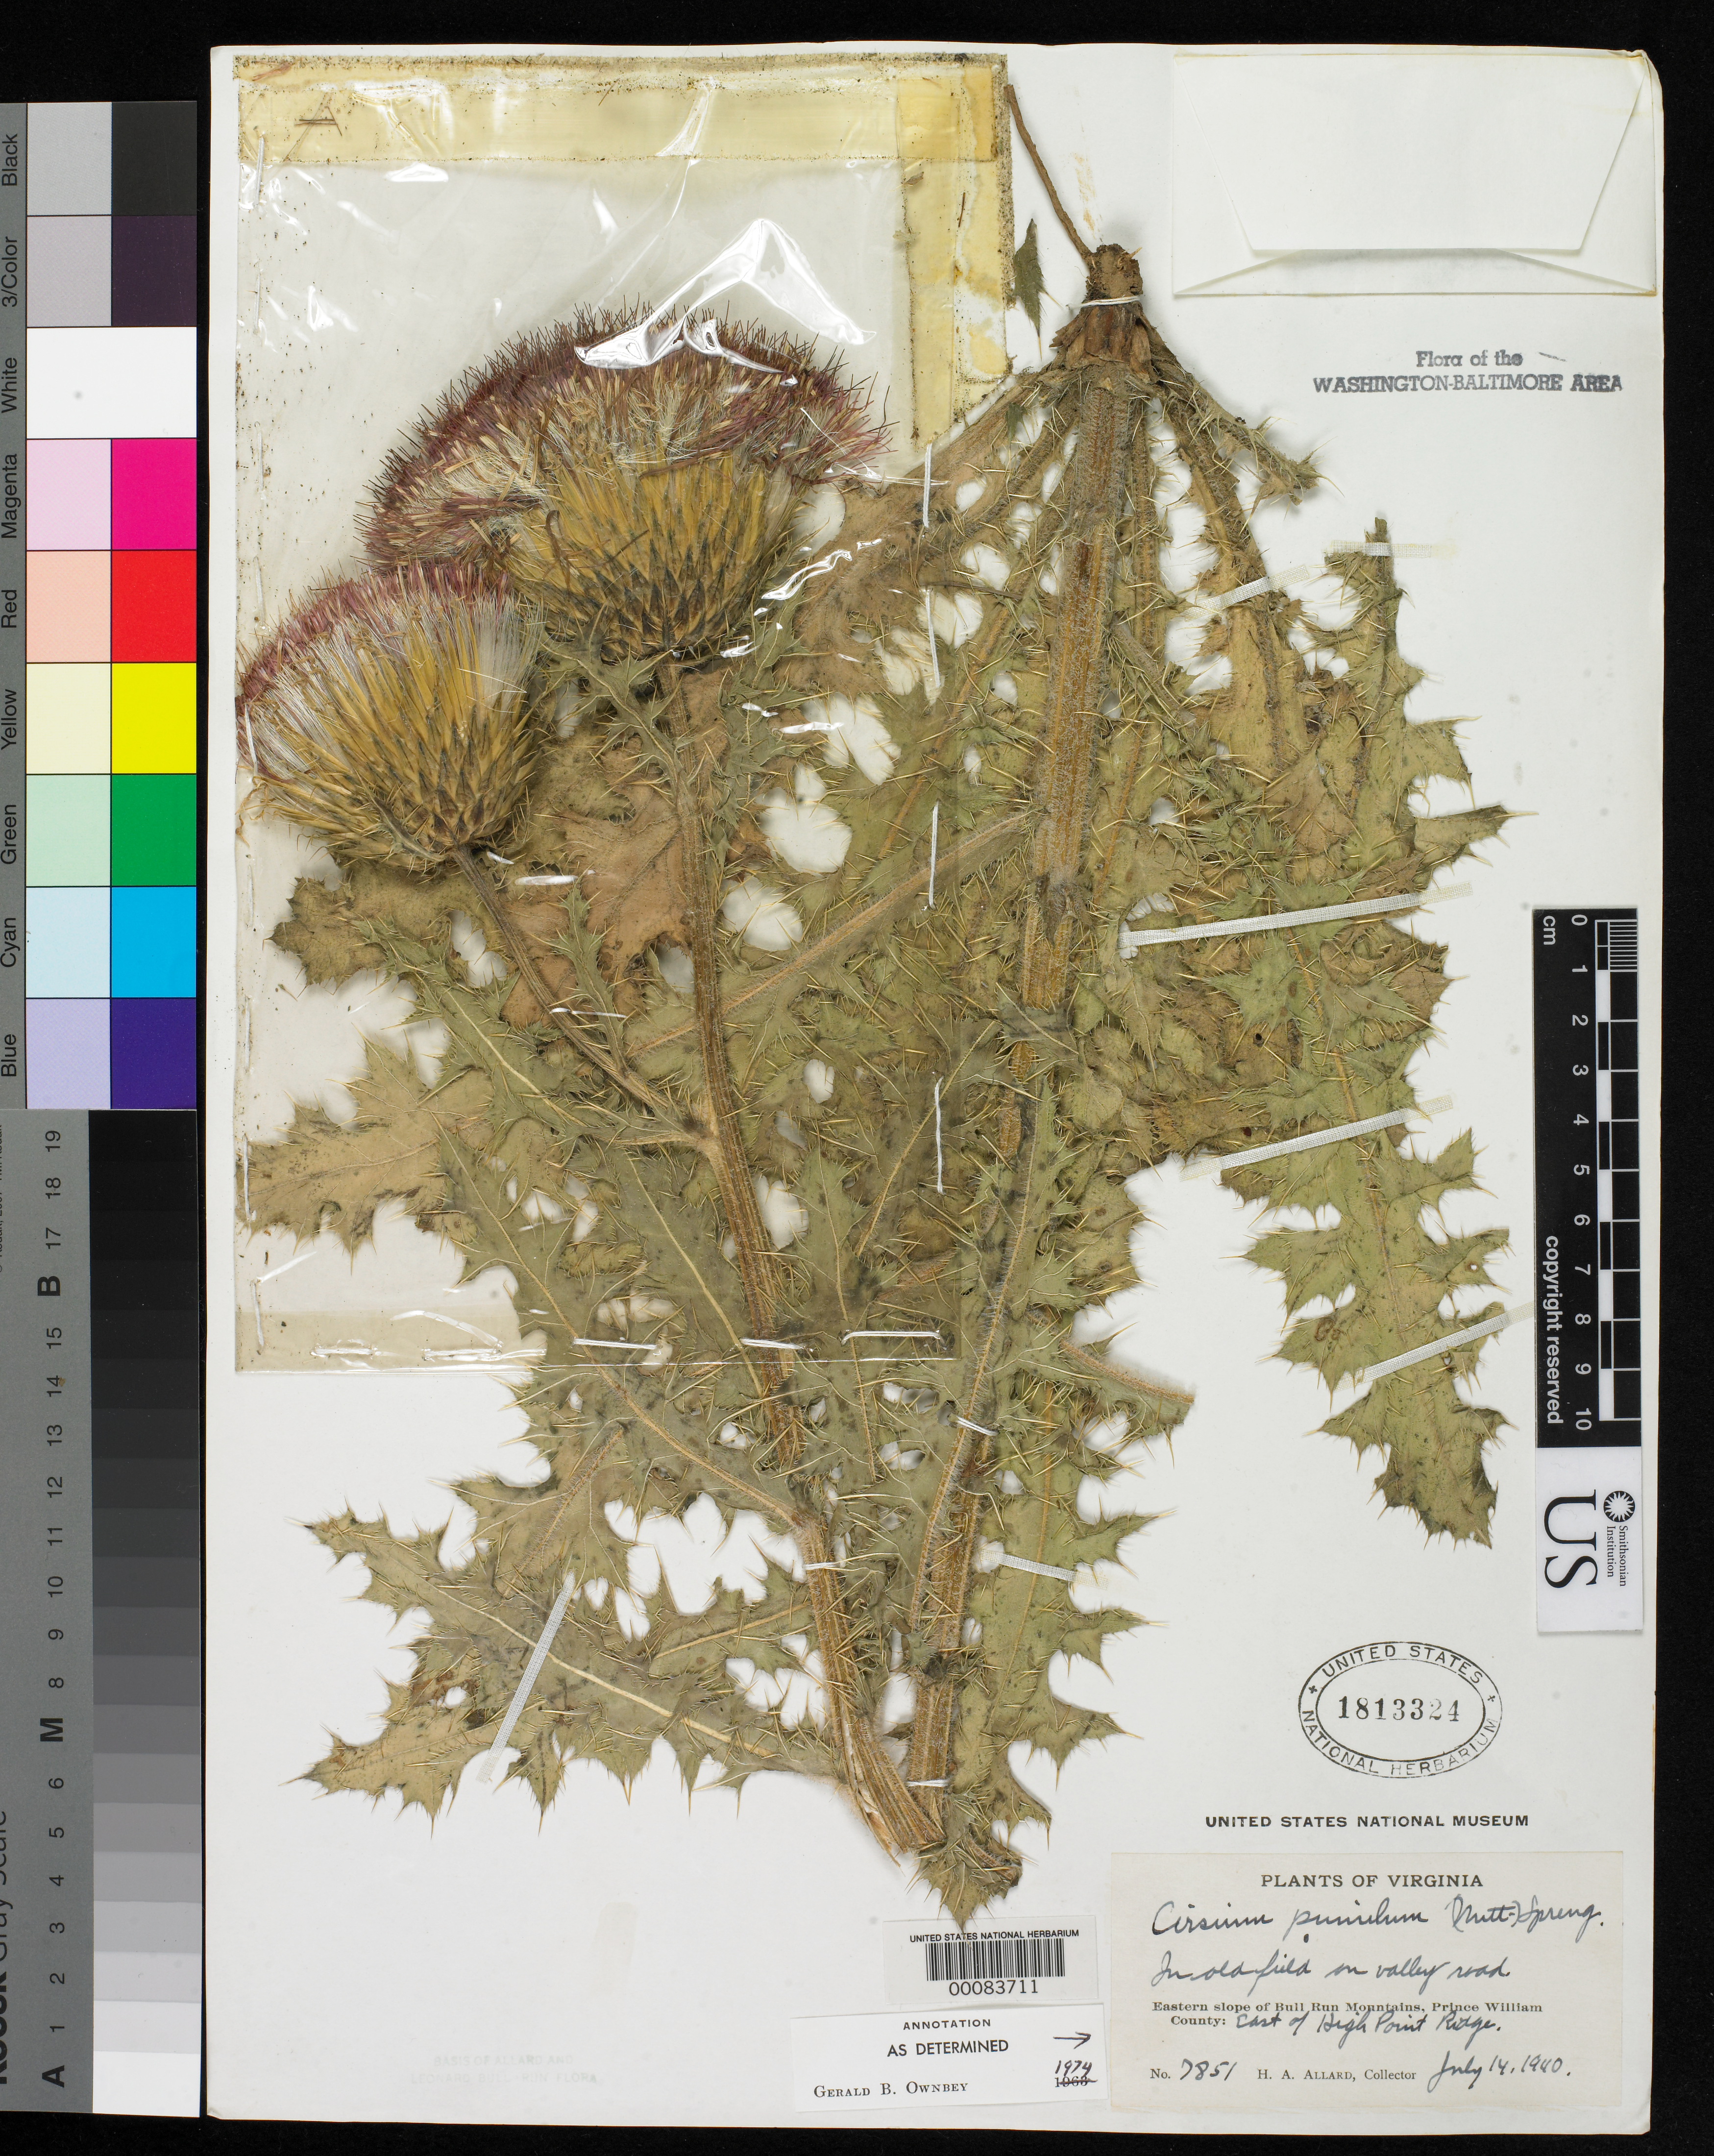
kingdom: Plantae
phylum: Tracheophyta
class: Magnoliopsida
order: Asterales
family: Asteraceae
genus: Cirsium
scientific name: Cirsium pumilum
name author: (Nutt.) Spreng.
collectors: H. A. Allard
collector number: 7851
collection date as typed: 14 Jul 1940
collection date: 1940-07-14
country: United States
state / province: Virginia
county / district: Prince William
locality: East of High Point Ridge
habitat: Old field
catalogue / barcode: US 1813324